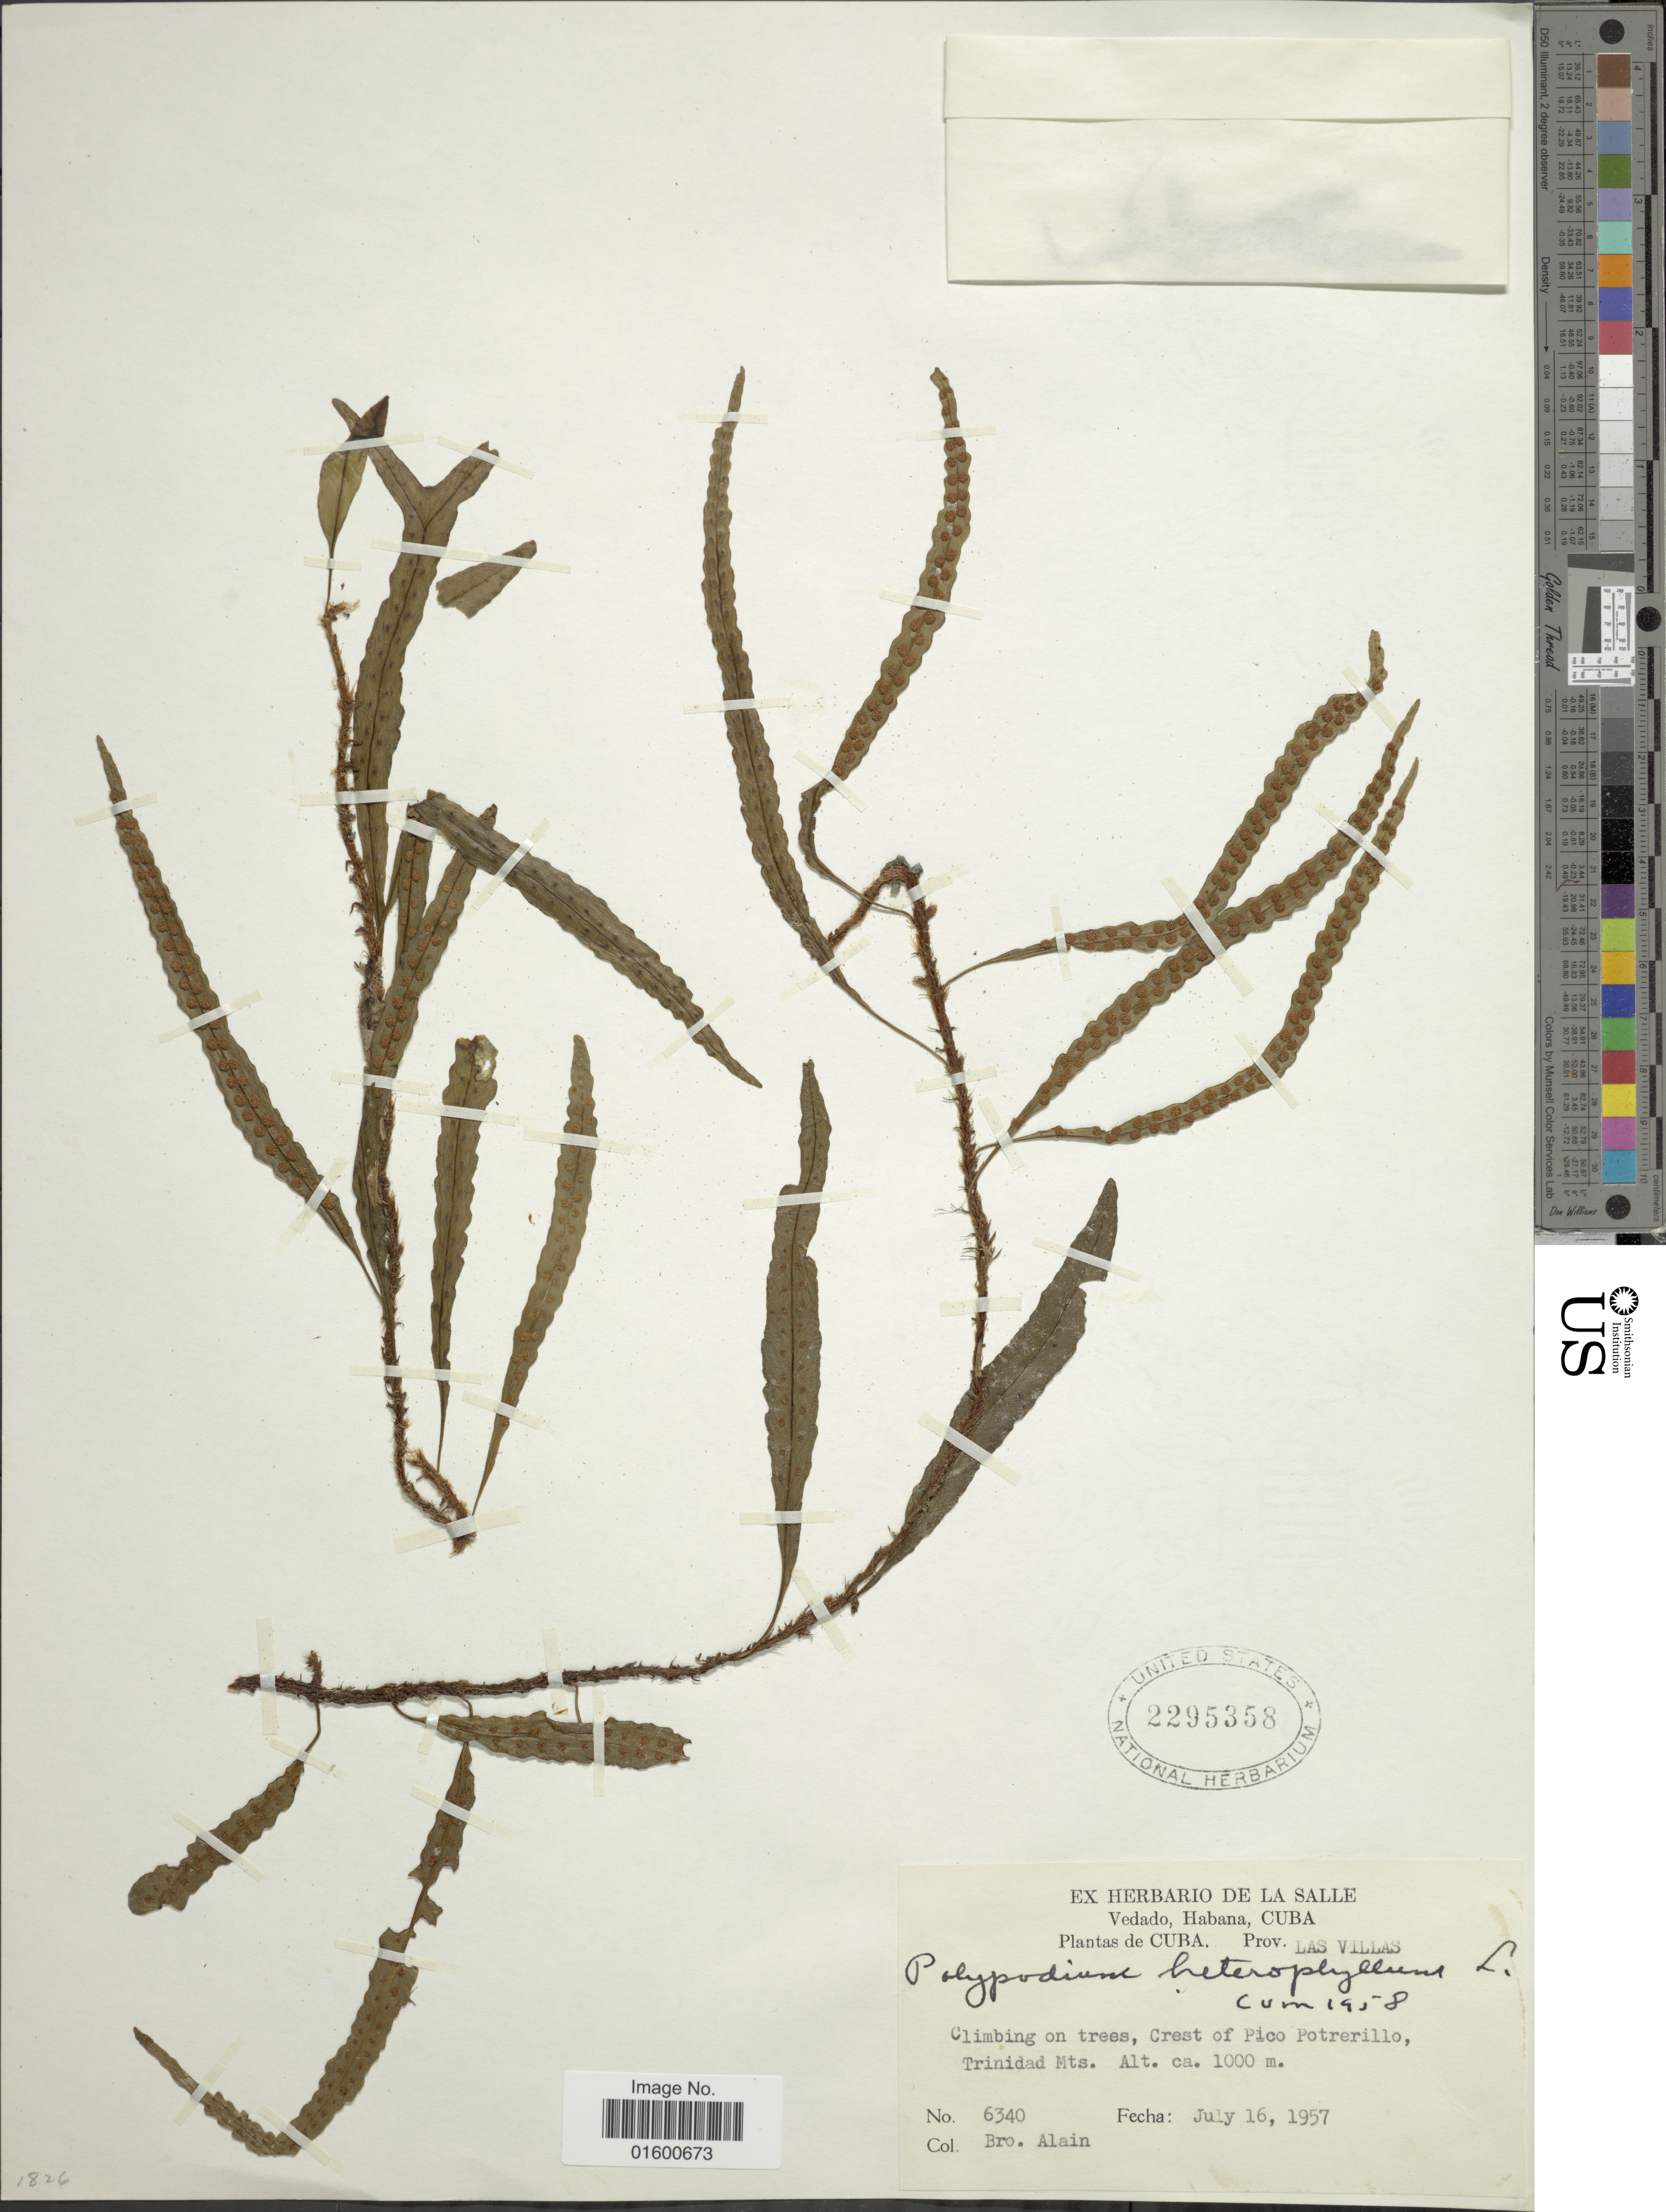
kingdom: Plantae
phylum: Tracheophyta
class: Polypodiopsida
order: Polypodiales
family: Polypodiaceae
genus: Microgramma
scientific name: Microgramma heterophylla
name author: (L.) Wherry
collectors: A. H. Liogier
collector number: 6340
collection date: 1957-07-16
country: Cuba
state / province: Las Villas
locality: Prov. Las Villas, crest of Pico Potrerillo, Trinidad Mts.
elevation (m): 1000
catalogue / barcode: US 2295358